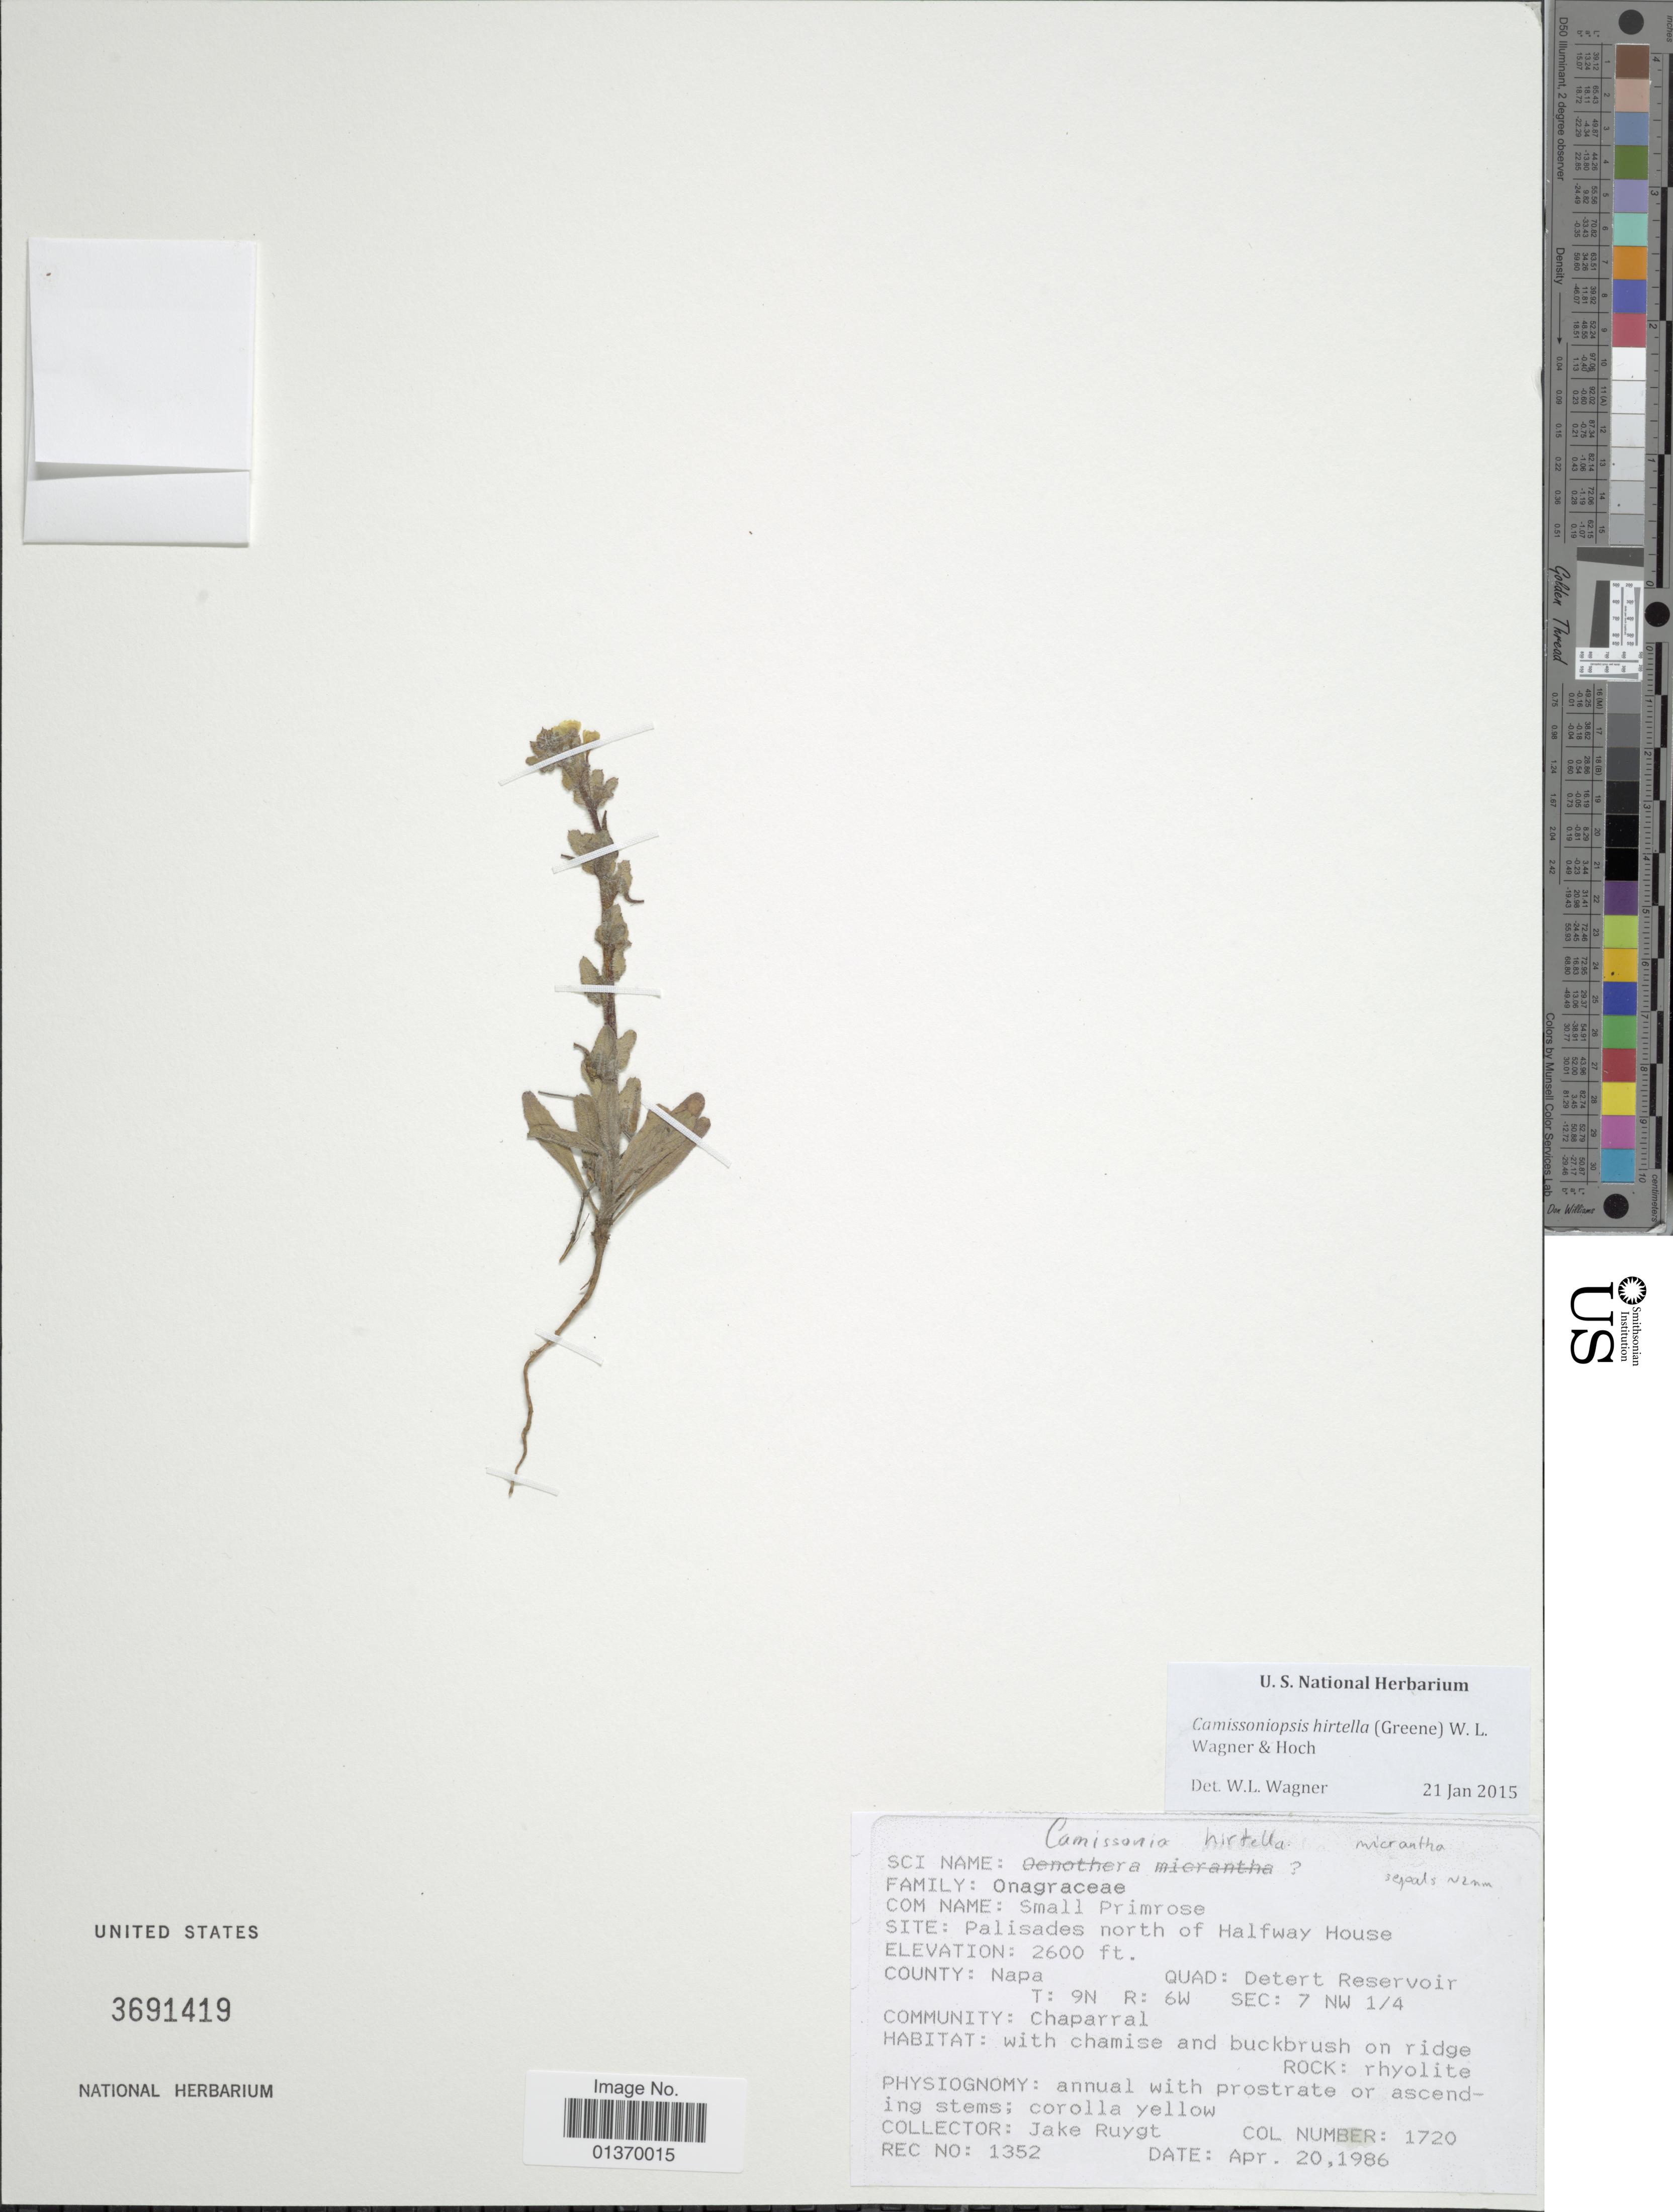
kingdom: Plantae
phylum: Tracheophyta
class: Magnoliopsida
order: Myrtales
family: Onagraceae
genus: Camissoniopsis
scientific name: Camissoniopsis hirtella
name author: (Greene) W.L. Wagner & Hoch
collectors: J. A. Ruygt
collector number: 1720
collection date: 1986-04-20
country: United States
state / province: California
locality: Palisades north of Halfway House, Napa, Quad: Detert Reservoir, Chaparral, T: 9N R: 6W Sec: 7 NW 1/4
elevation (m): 792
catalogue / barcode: US 3691419